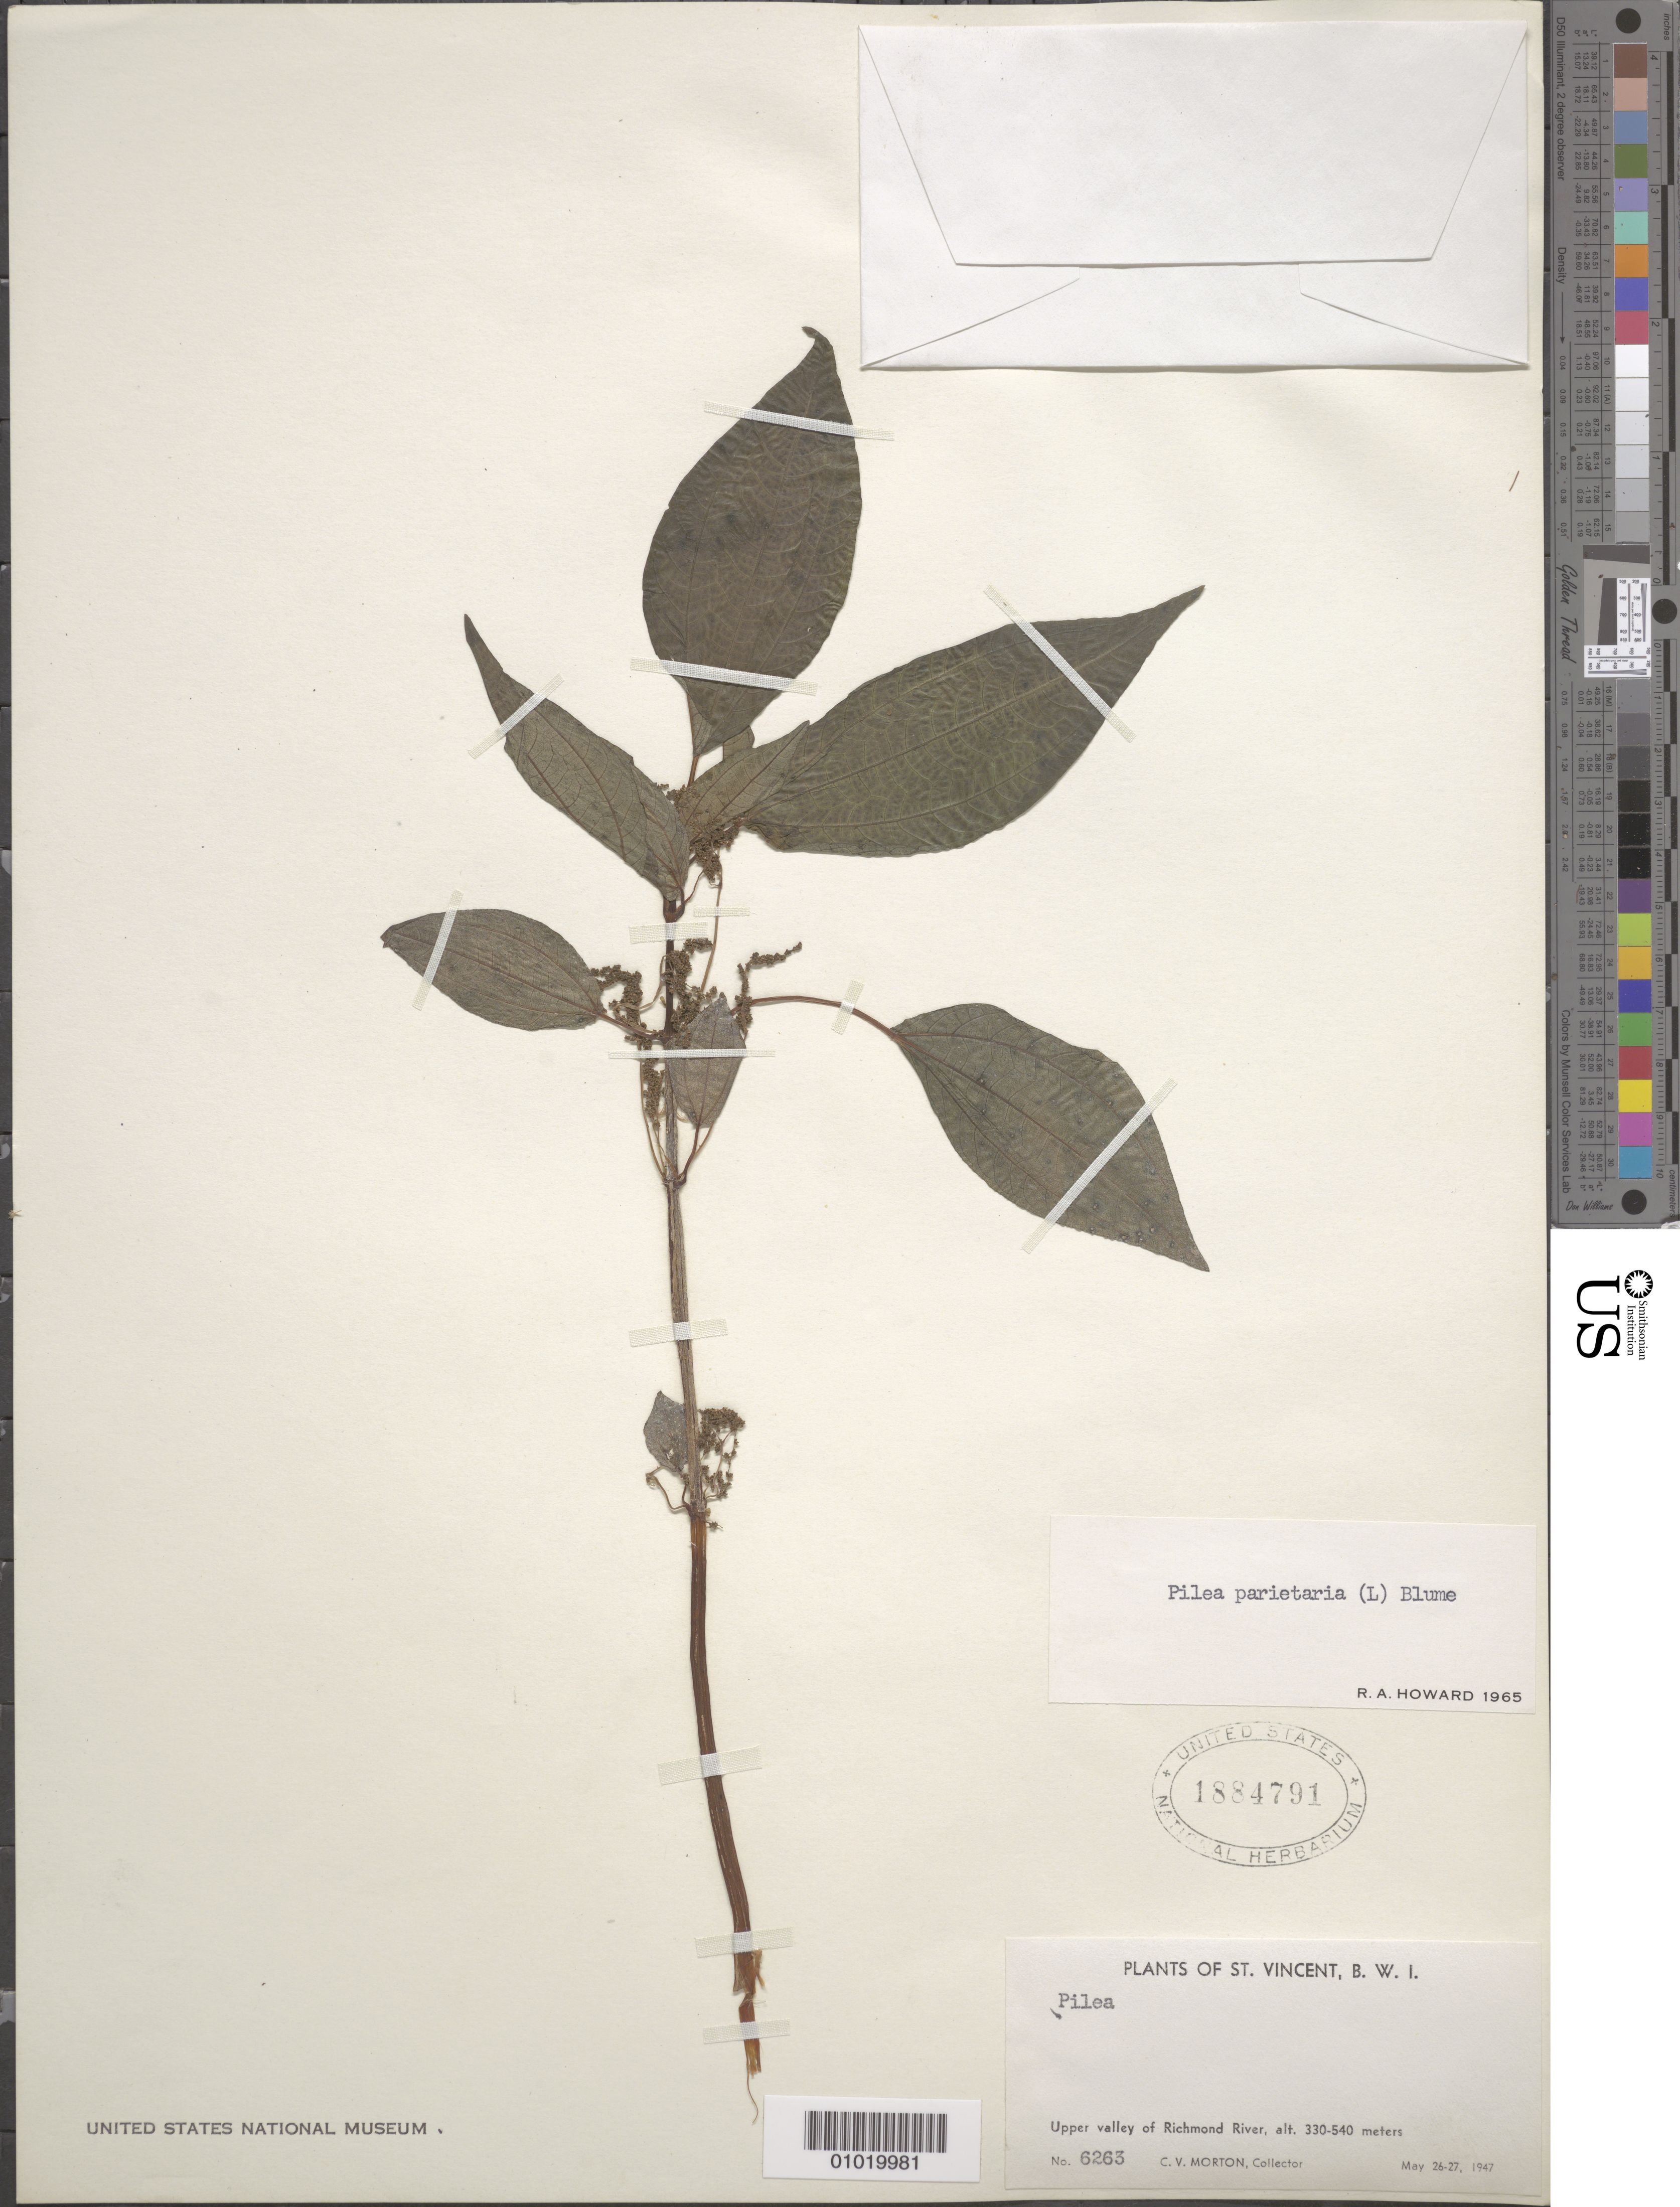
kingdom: Plantae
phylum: Tracheophyta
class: Magnoliopsida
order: Rosales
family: Urticaceae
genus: Pilea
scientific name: Pilea parietaria var. parietaria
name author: (L.) Blume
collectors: C. V. Morton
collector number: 6263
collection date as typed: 26 May 1947 to 27 May 1947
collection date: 1947-05-26/1947-05-27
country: St. Vincent - Grenadines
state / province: Saint David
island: St. Vincent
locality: Upper valley of Richmond River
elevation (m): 330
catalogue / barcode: US 1884791